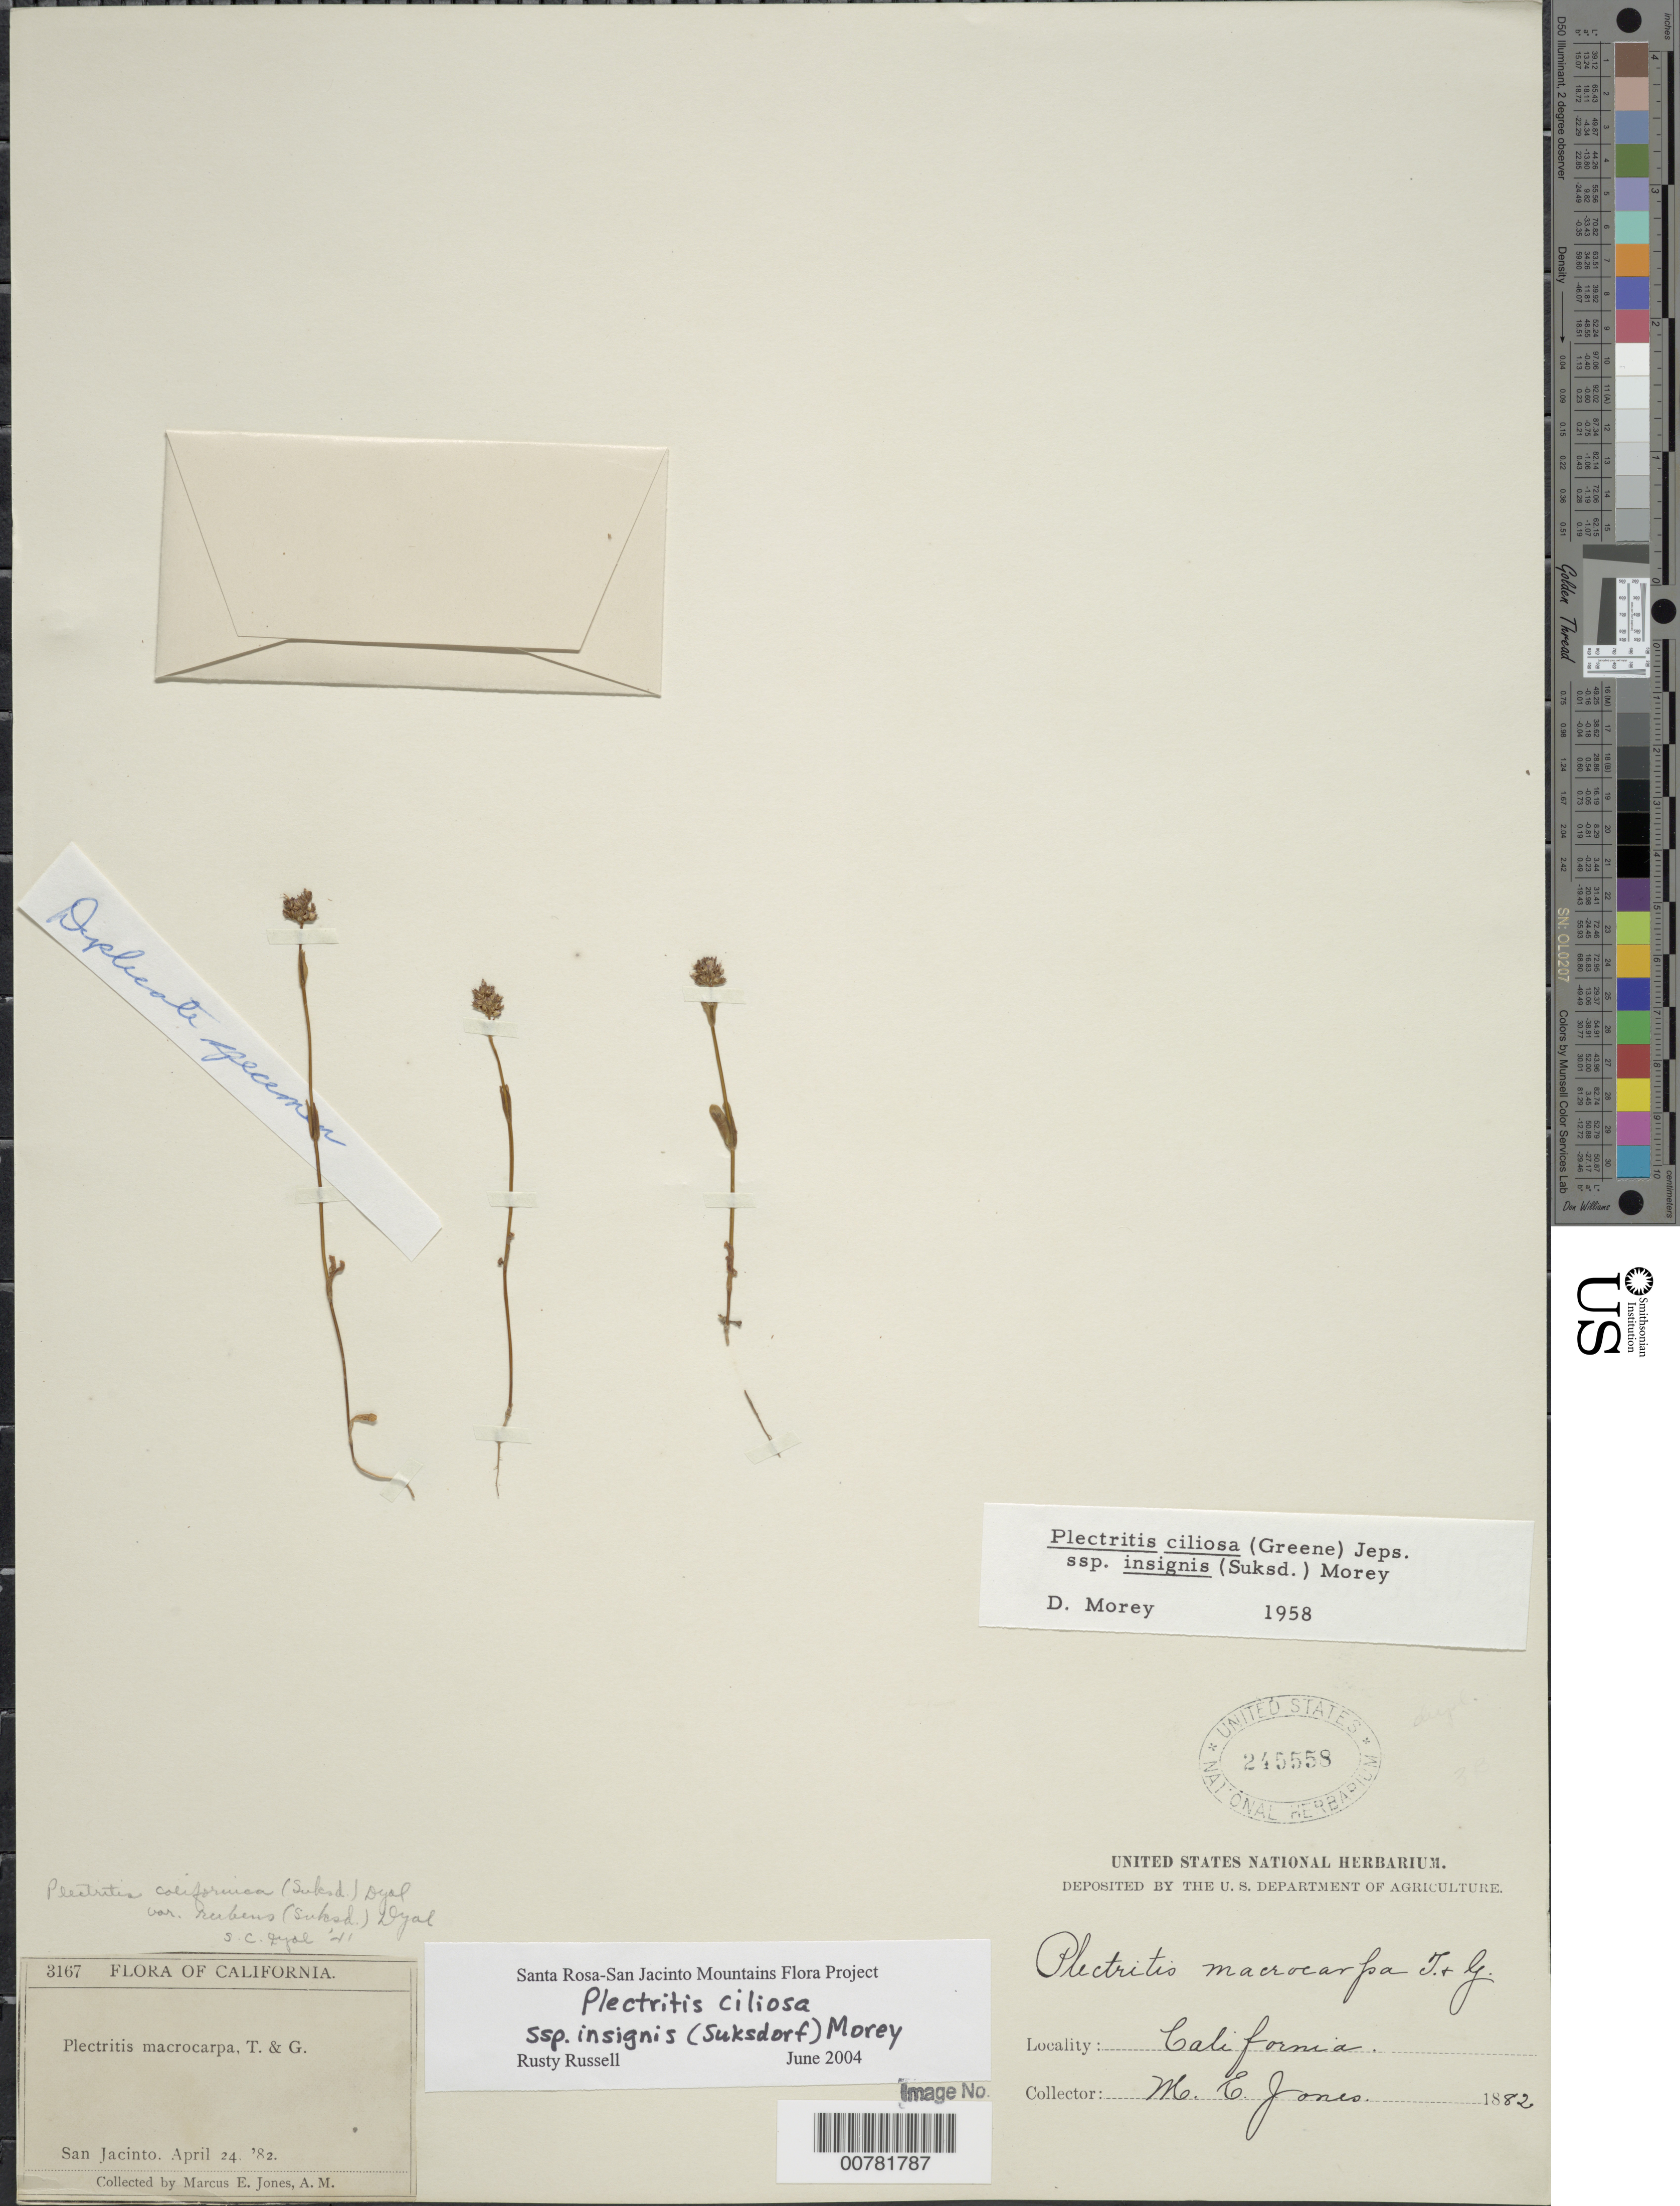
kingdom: Plantae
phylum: Tracheophyta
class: Magnoliopsida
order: Dipsacales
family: Caprifoliaceae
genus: Plectritis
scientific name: Plectritis ciliosa subsp. insignis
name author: (Suksd.) Morey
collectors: M. E. Jones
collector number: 3167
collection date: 1882-04-24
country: United States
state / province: California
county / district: Riverside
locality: San Jacinto.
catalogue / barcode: US 245558